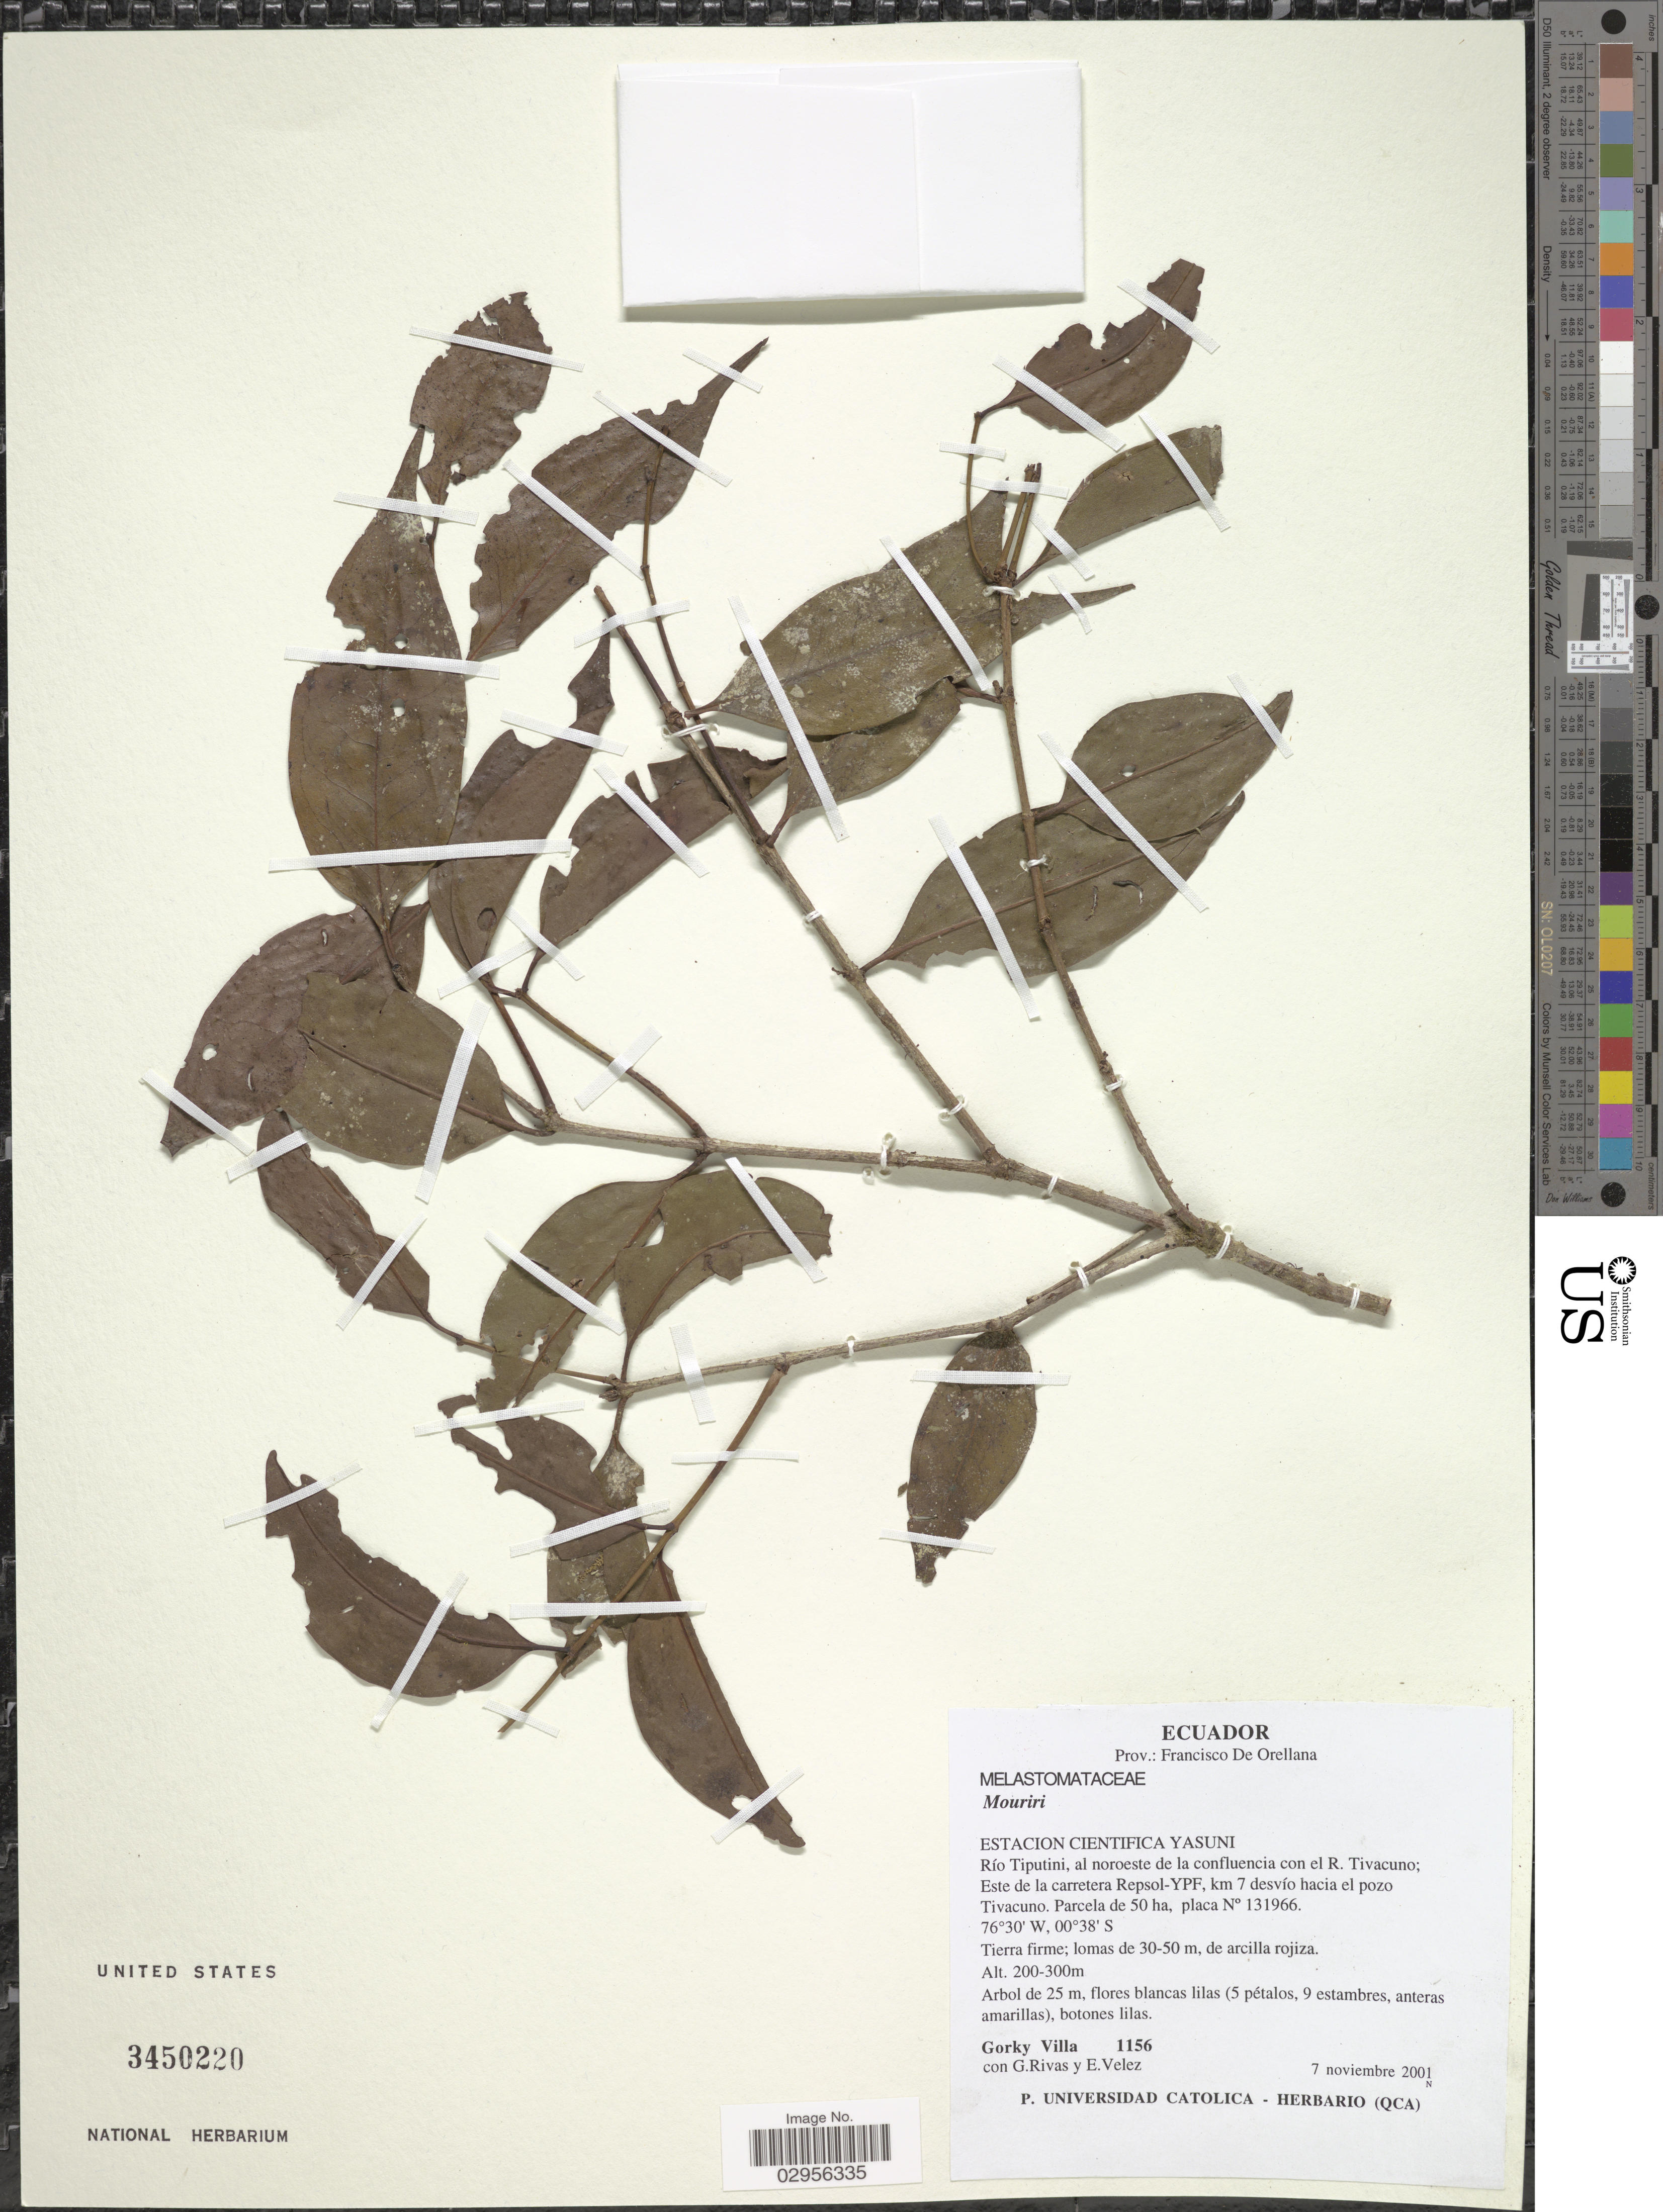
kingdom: Plantae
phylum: Tracheophyta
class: Magnoliopsida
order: Myrtales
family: Melastomataceae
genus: Mouriri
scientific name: Mouriri sp.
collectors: G. Villa, G. Rivas & E. Velez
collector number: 1156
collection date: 2001-11-07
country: Ecuador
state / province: Orellana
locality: Prov.: Francisco De Orellana. Estacion Cientifica Yasuni. Río Tiputini, al noroeste de la confluencia con el R. Tivacuno; Este de la carretera Repsol-YPF, km 7 desvío hacia el pozo Tivacuno. Parcela de 50 ha.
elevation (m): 200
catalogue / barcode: US 3450220